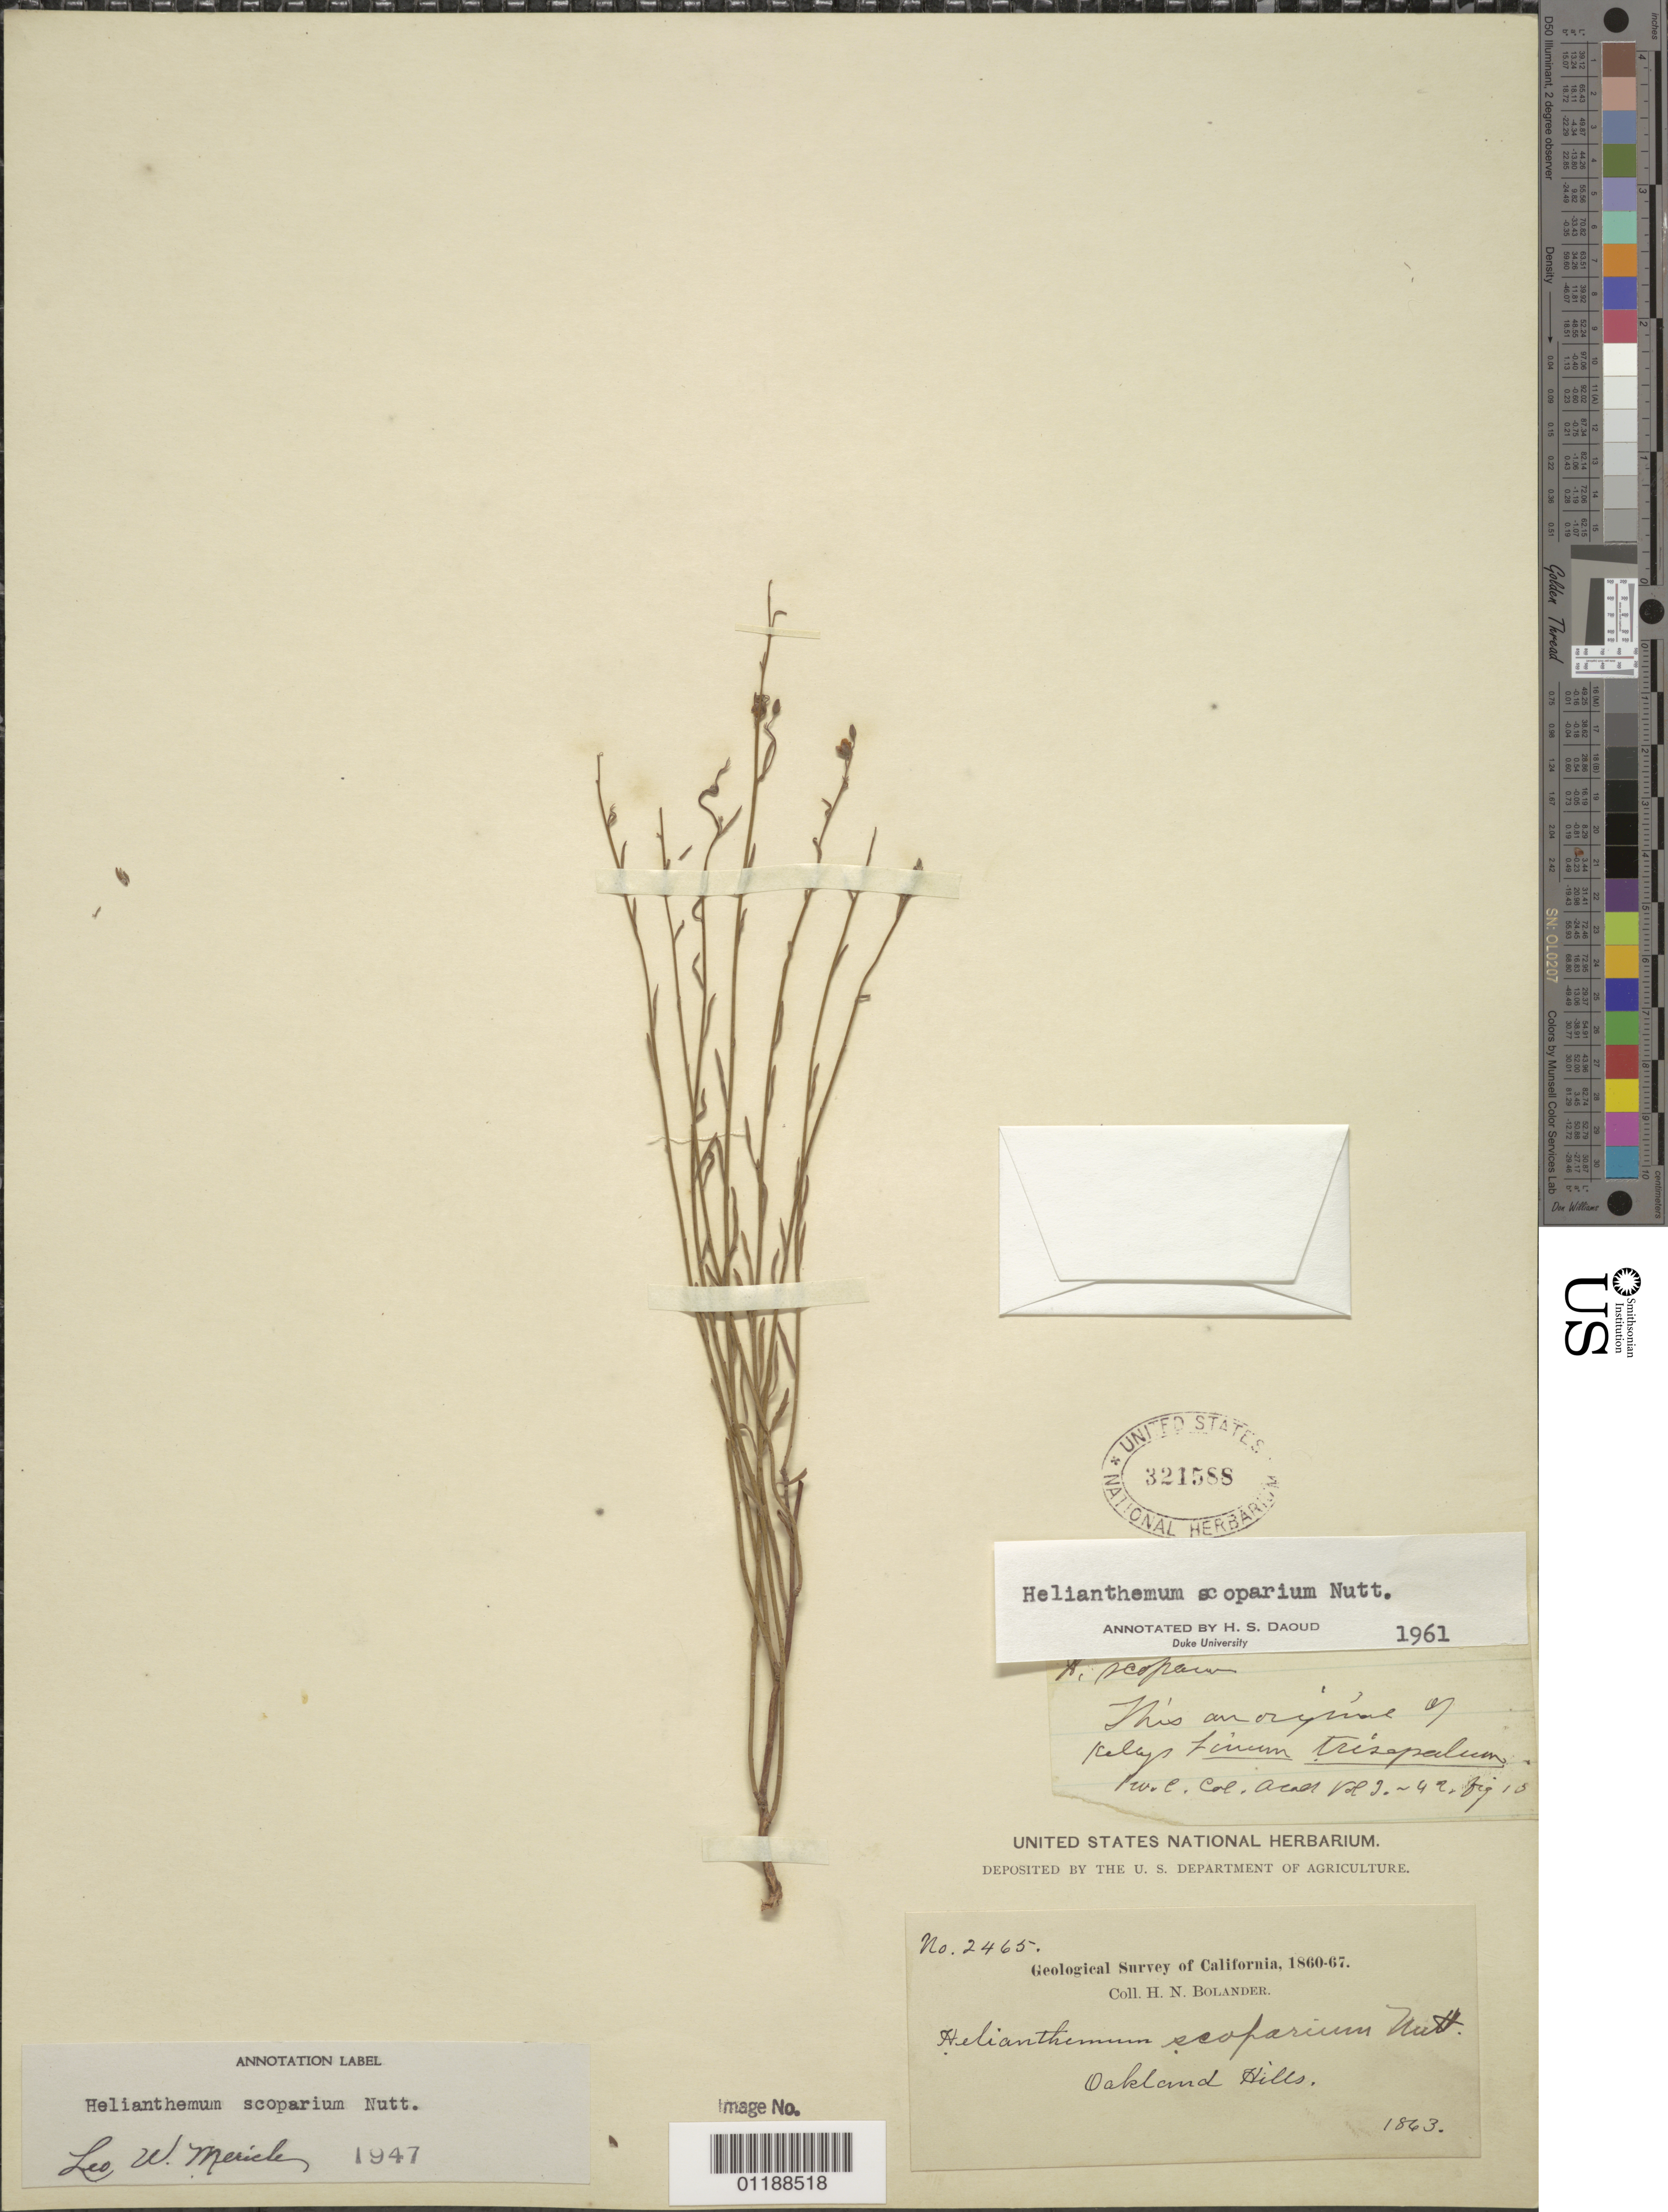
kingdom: Plantae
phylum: Tracheophyta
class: Magnoliopsida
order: Malvales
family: Cistaceae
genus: Helianthemum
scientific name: Helianthemum scoparium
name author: Nutt. ex Torr. & A. Gray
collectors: H. Bolander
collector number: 2465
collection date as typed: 1863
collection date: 1863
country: United States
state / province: California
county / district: Alameda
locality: Oakland Hills.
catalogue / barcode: US 321588